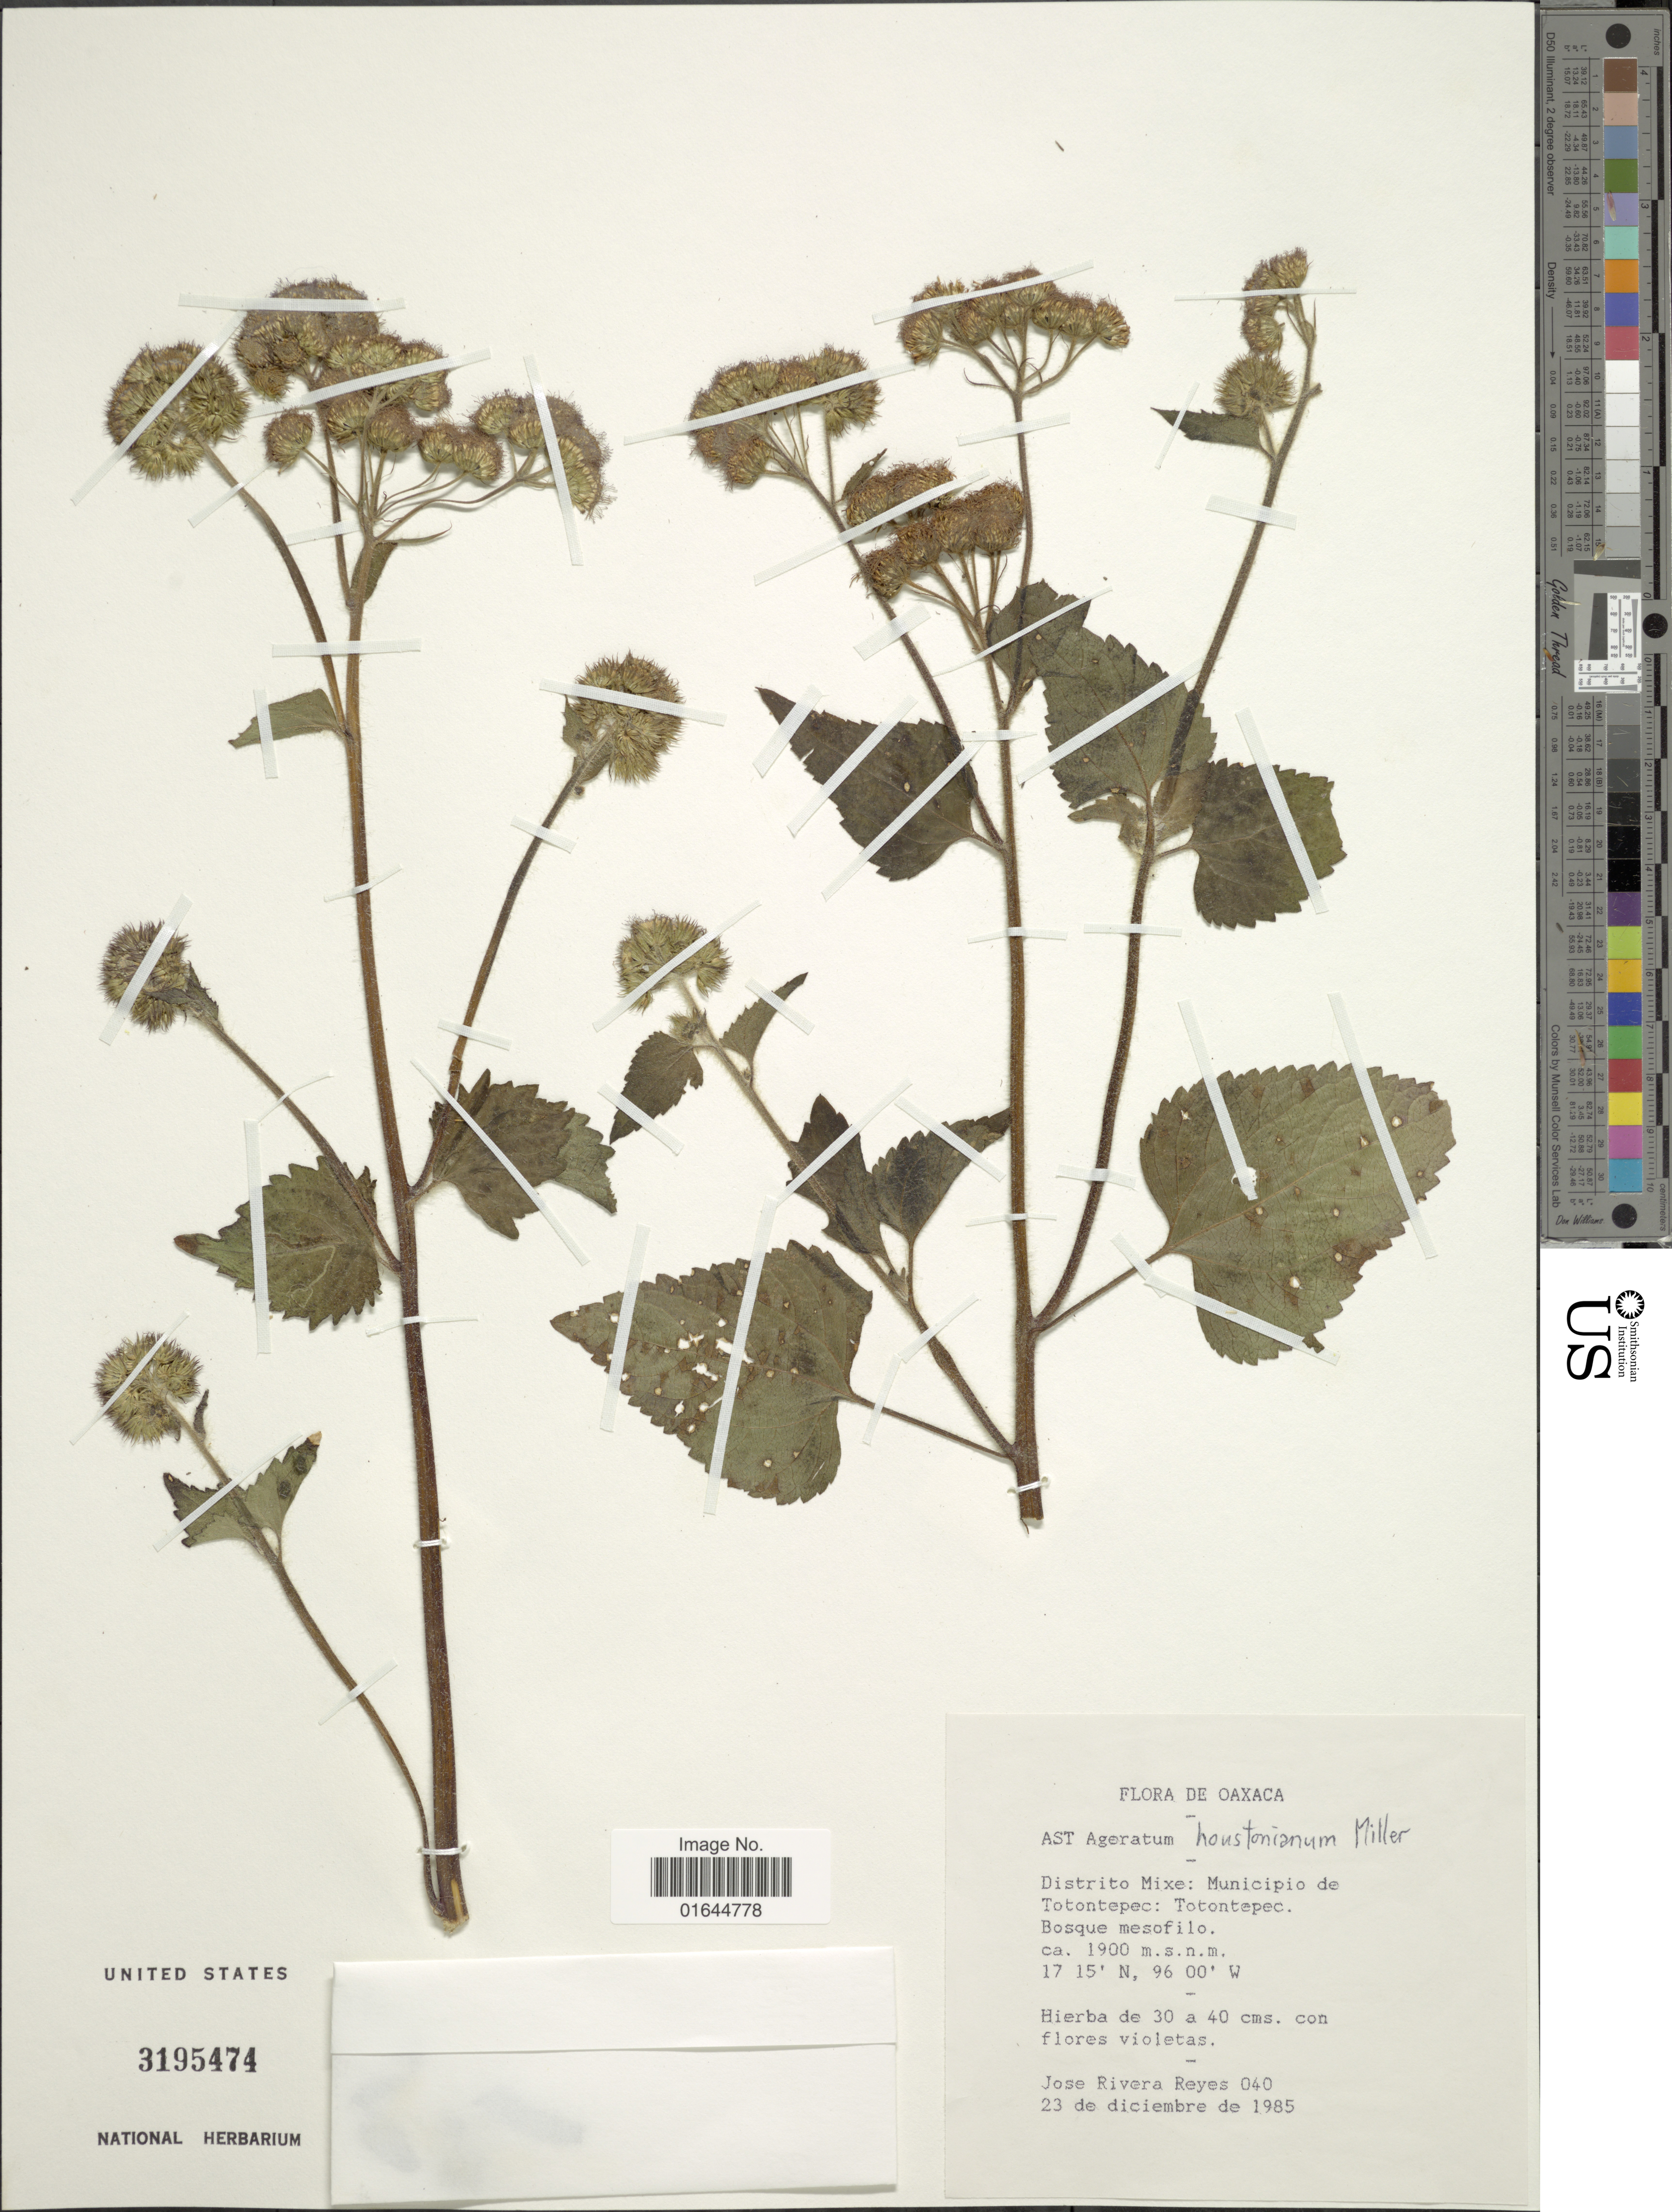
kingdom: Plantae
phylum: Tracheophyta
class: Magnoliopsida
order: Asterales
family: Asteraceae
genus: Ageratum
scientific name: Ageratum houstonianum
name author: Mill.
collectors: J. Reyes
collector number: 040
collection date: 1985-12-23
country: Mexico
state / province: Oaxaca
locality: Oaxaca, Distrito Mixe: Municipio de Totontepec: Totontepec.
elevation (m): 1900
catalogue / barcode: US 3195474